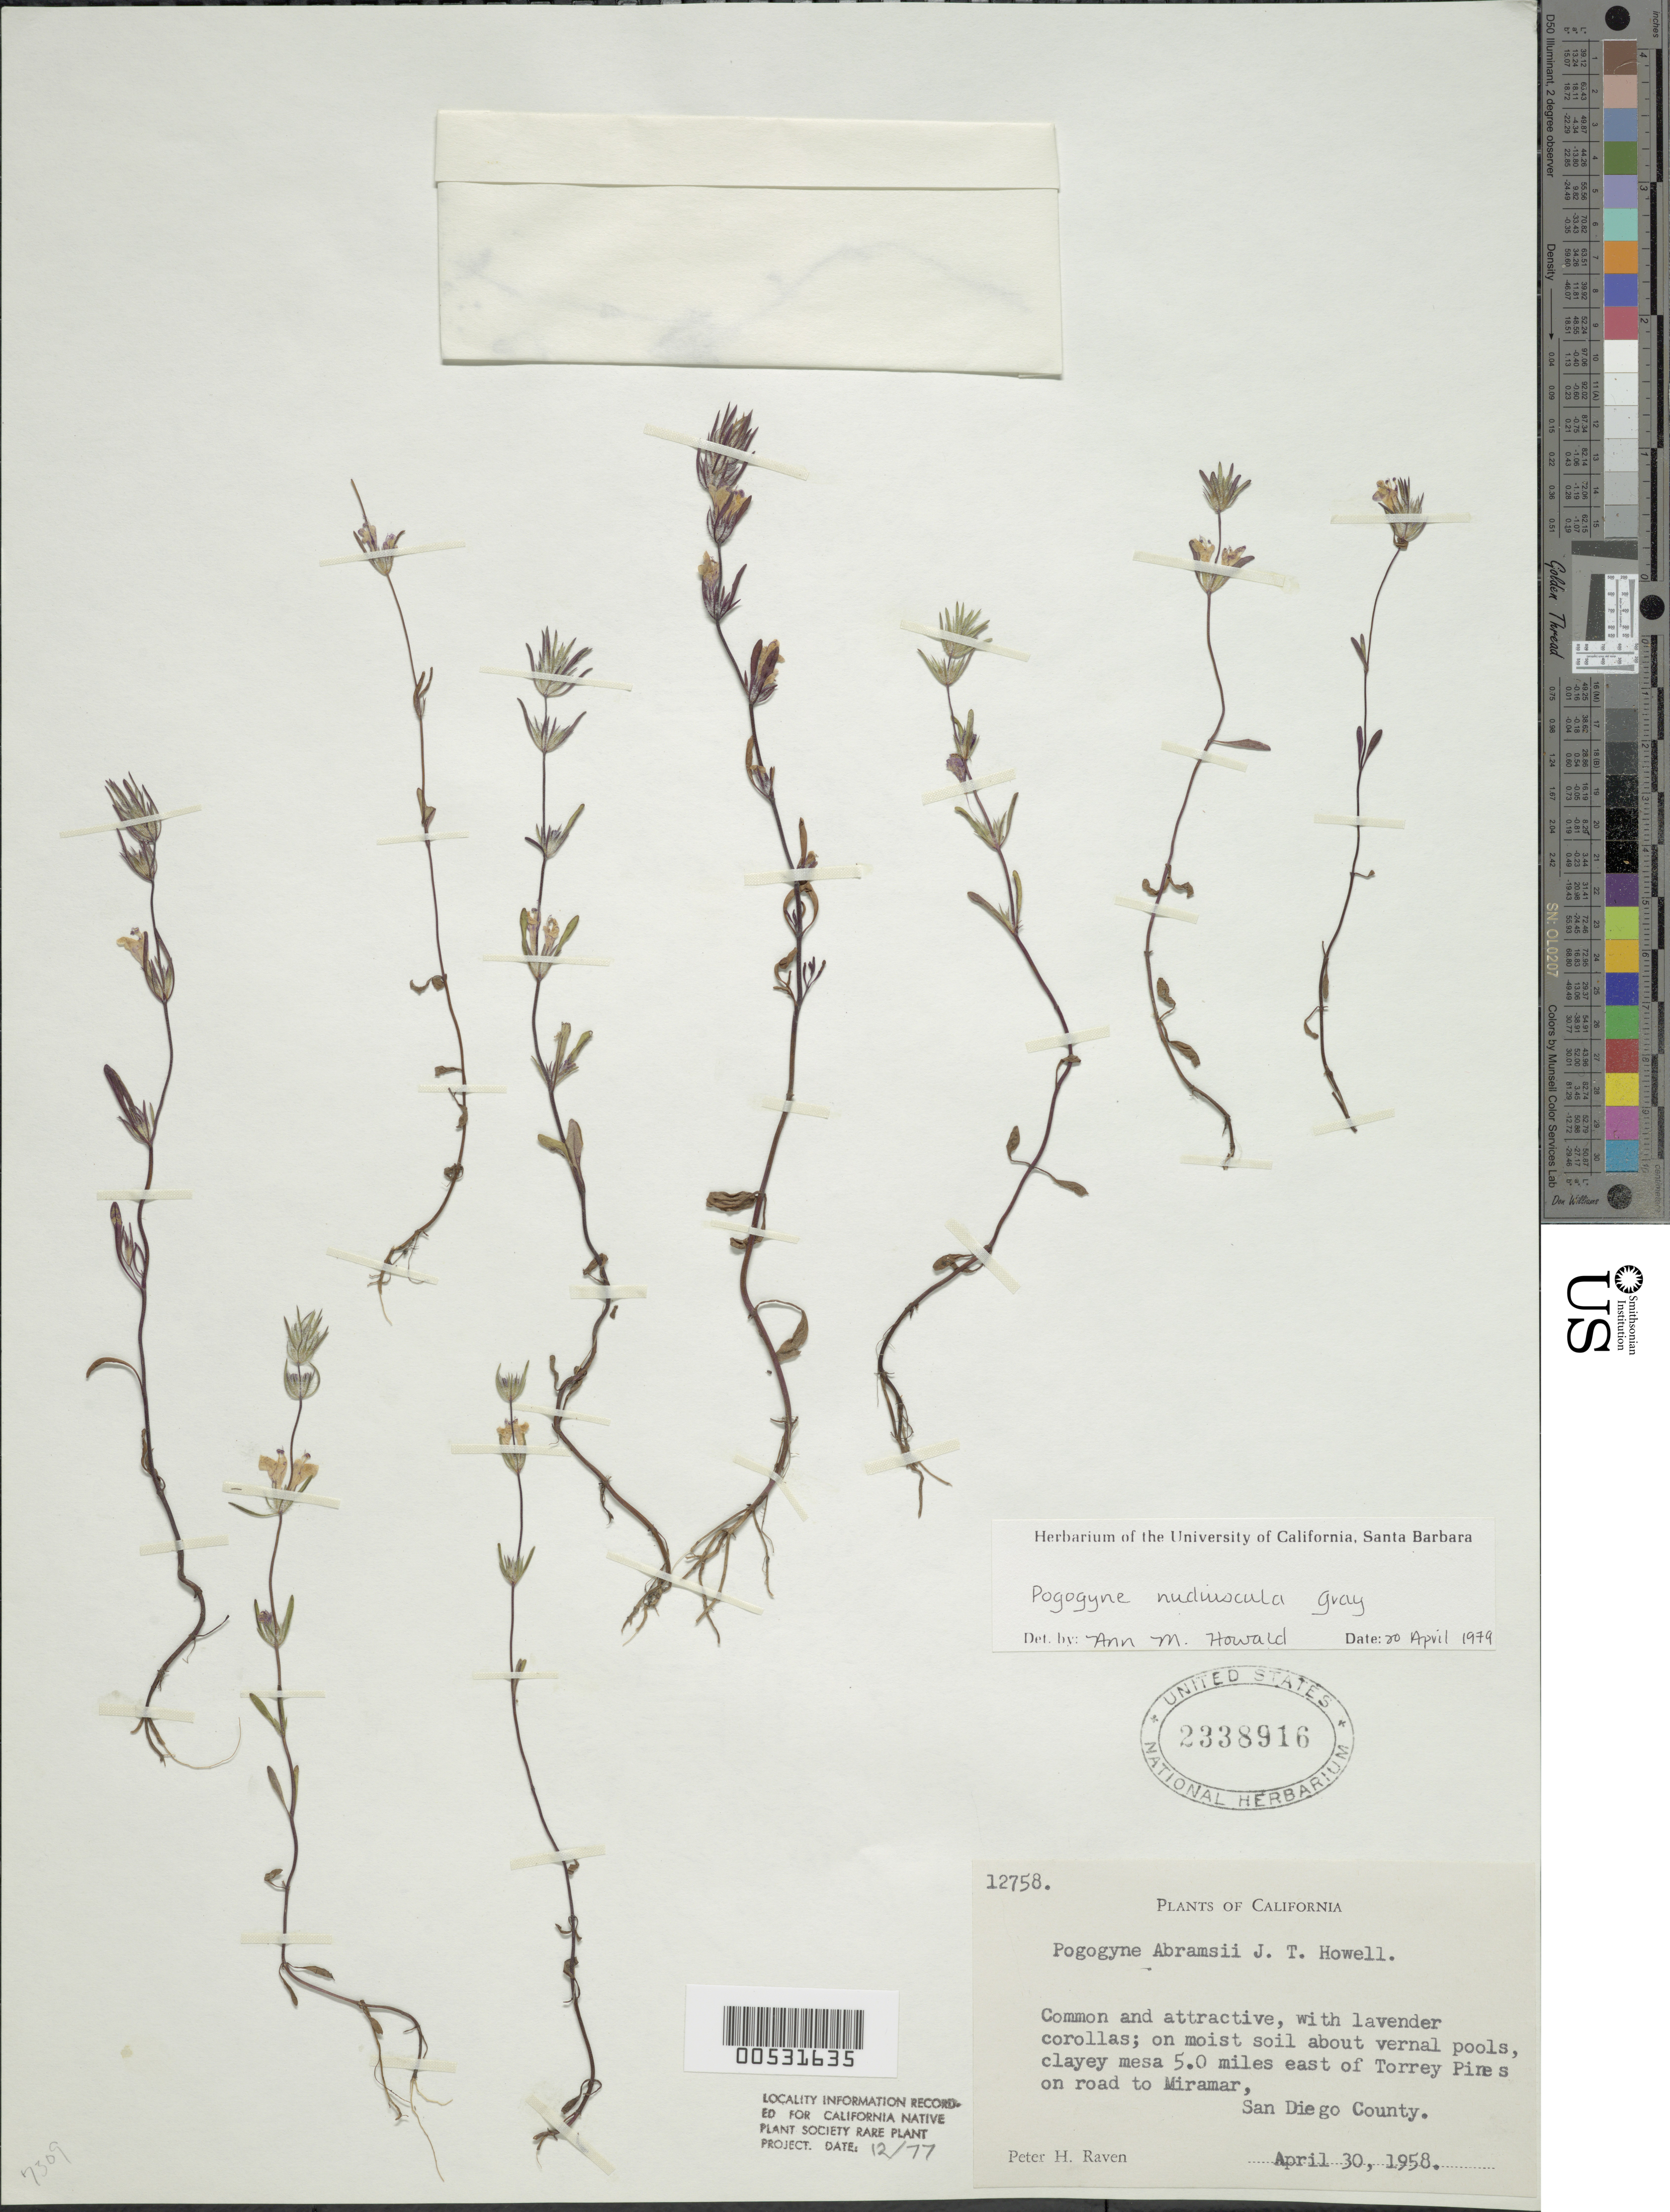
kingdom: Plantae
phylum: Tracheophyta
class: Magnoliopsida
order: Lamiales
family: Lamiaceae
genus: Pogogyne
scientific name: Pogogyne nudiuscula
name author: A. Gray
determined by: Howald, A. M.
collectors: P. H. Raven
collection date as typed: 30 Apr 1958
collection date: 1958-04-30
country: United States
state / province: California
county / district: San Diego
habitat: On moist soil about vernal pools.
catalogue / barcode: US 2338916